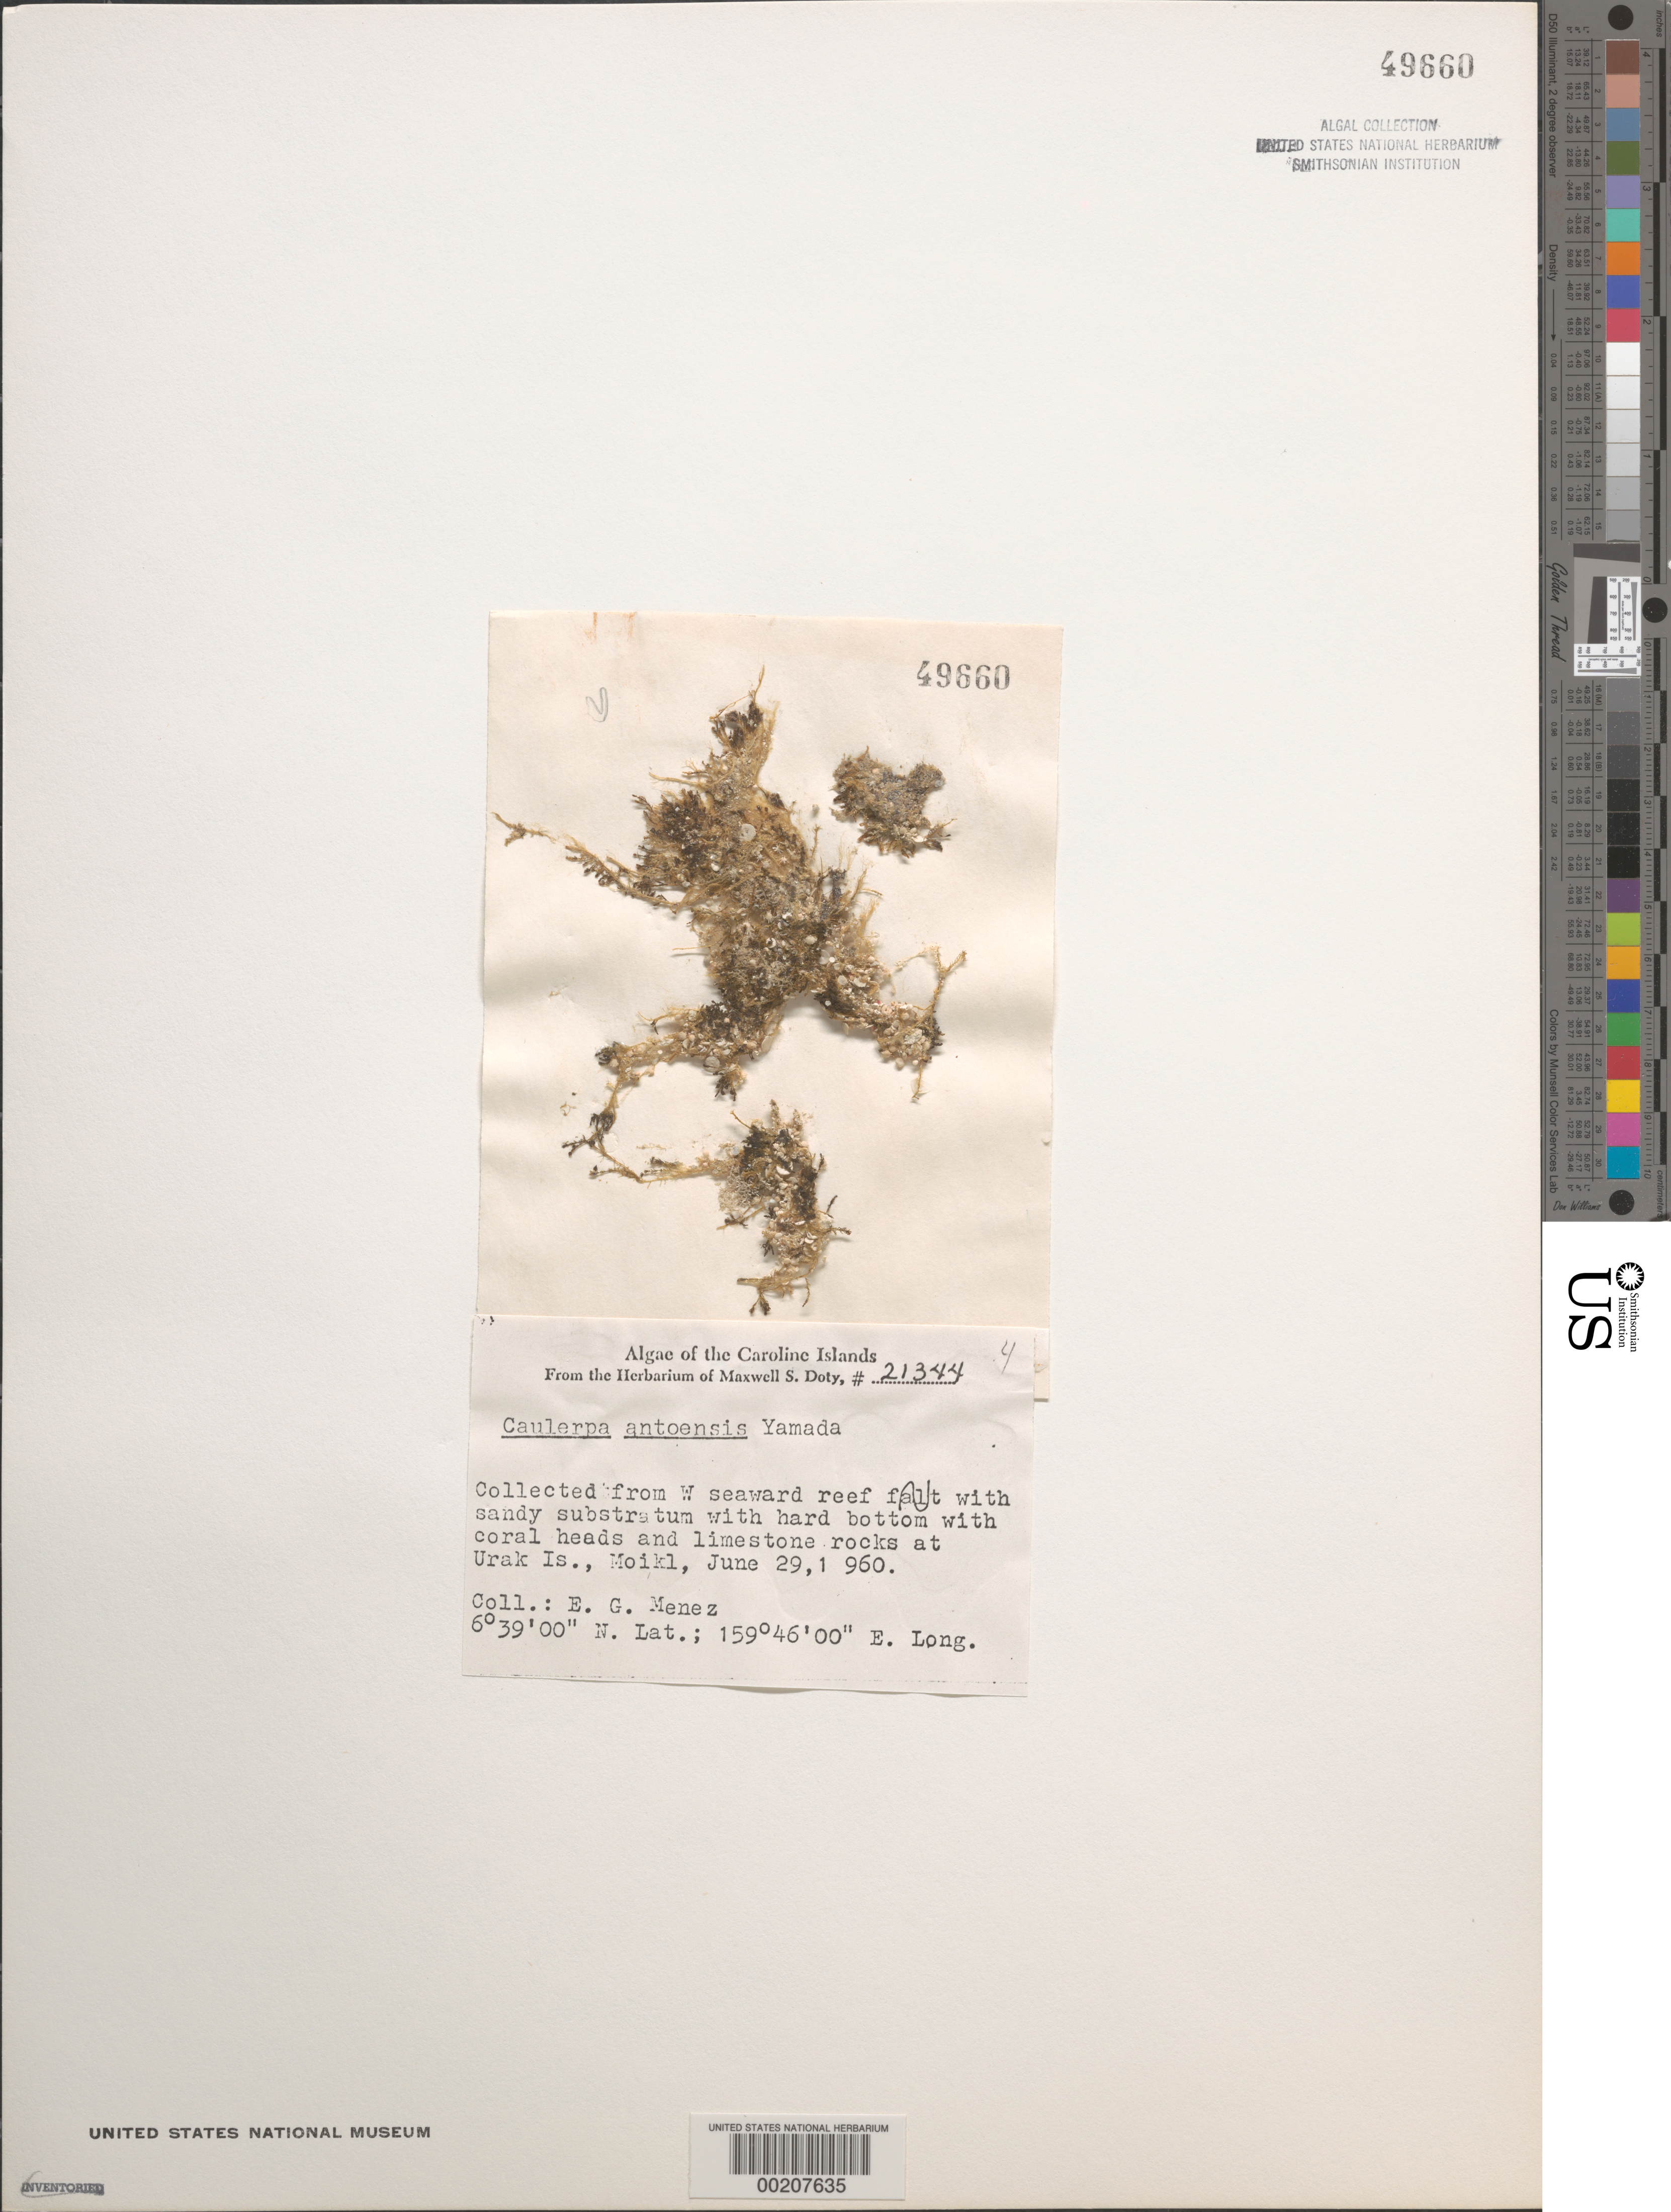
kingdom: Plantae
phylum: Chlorophyta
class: Ulvophyceae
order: Bryopsidales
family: Caulerpaceae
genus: Caulerpa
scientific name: Caulerpa antoensis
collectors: Meñez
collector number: MSD 21344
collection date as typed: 29 Jun 1960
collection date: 1960-06-29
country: Micronesia, Federated States of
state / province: Pohnpei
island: Mwokil (Mokil) Atoll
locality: Urak Islet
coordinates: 6 39' 00" N, 159 46' 00" E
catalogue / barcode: US 49660